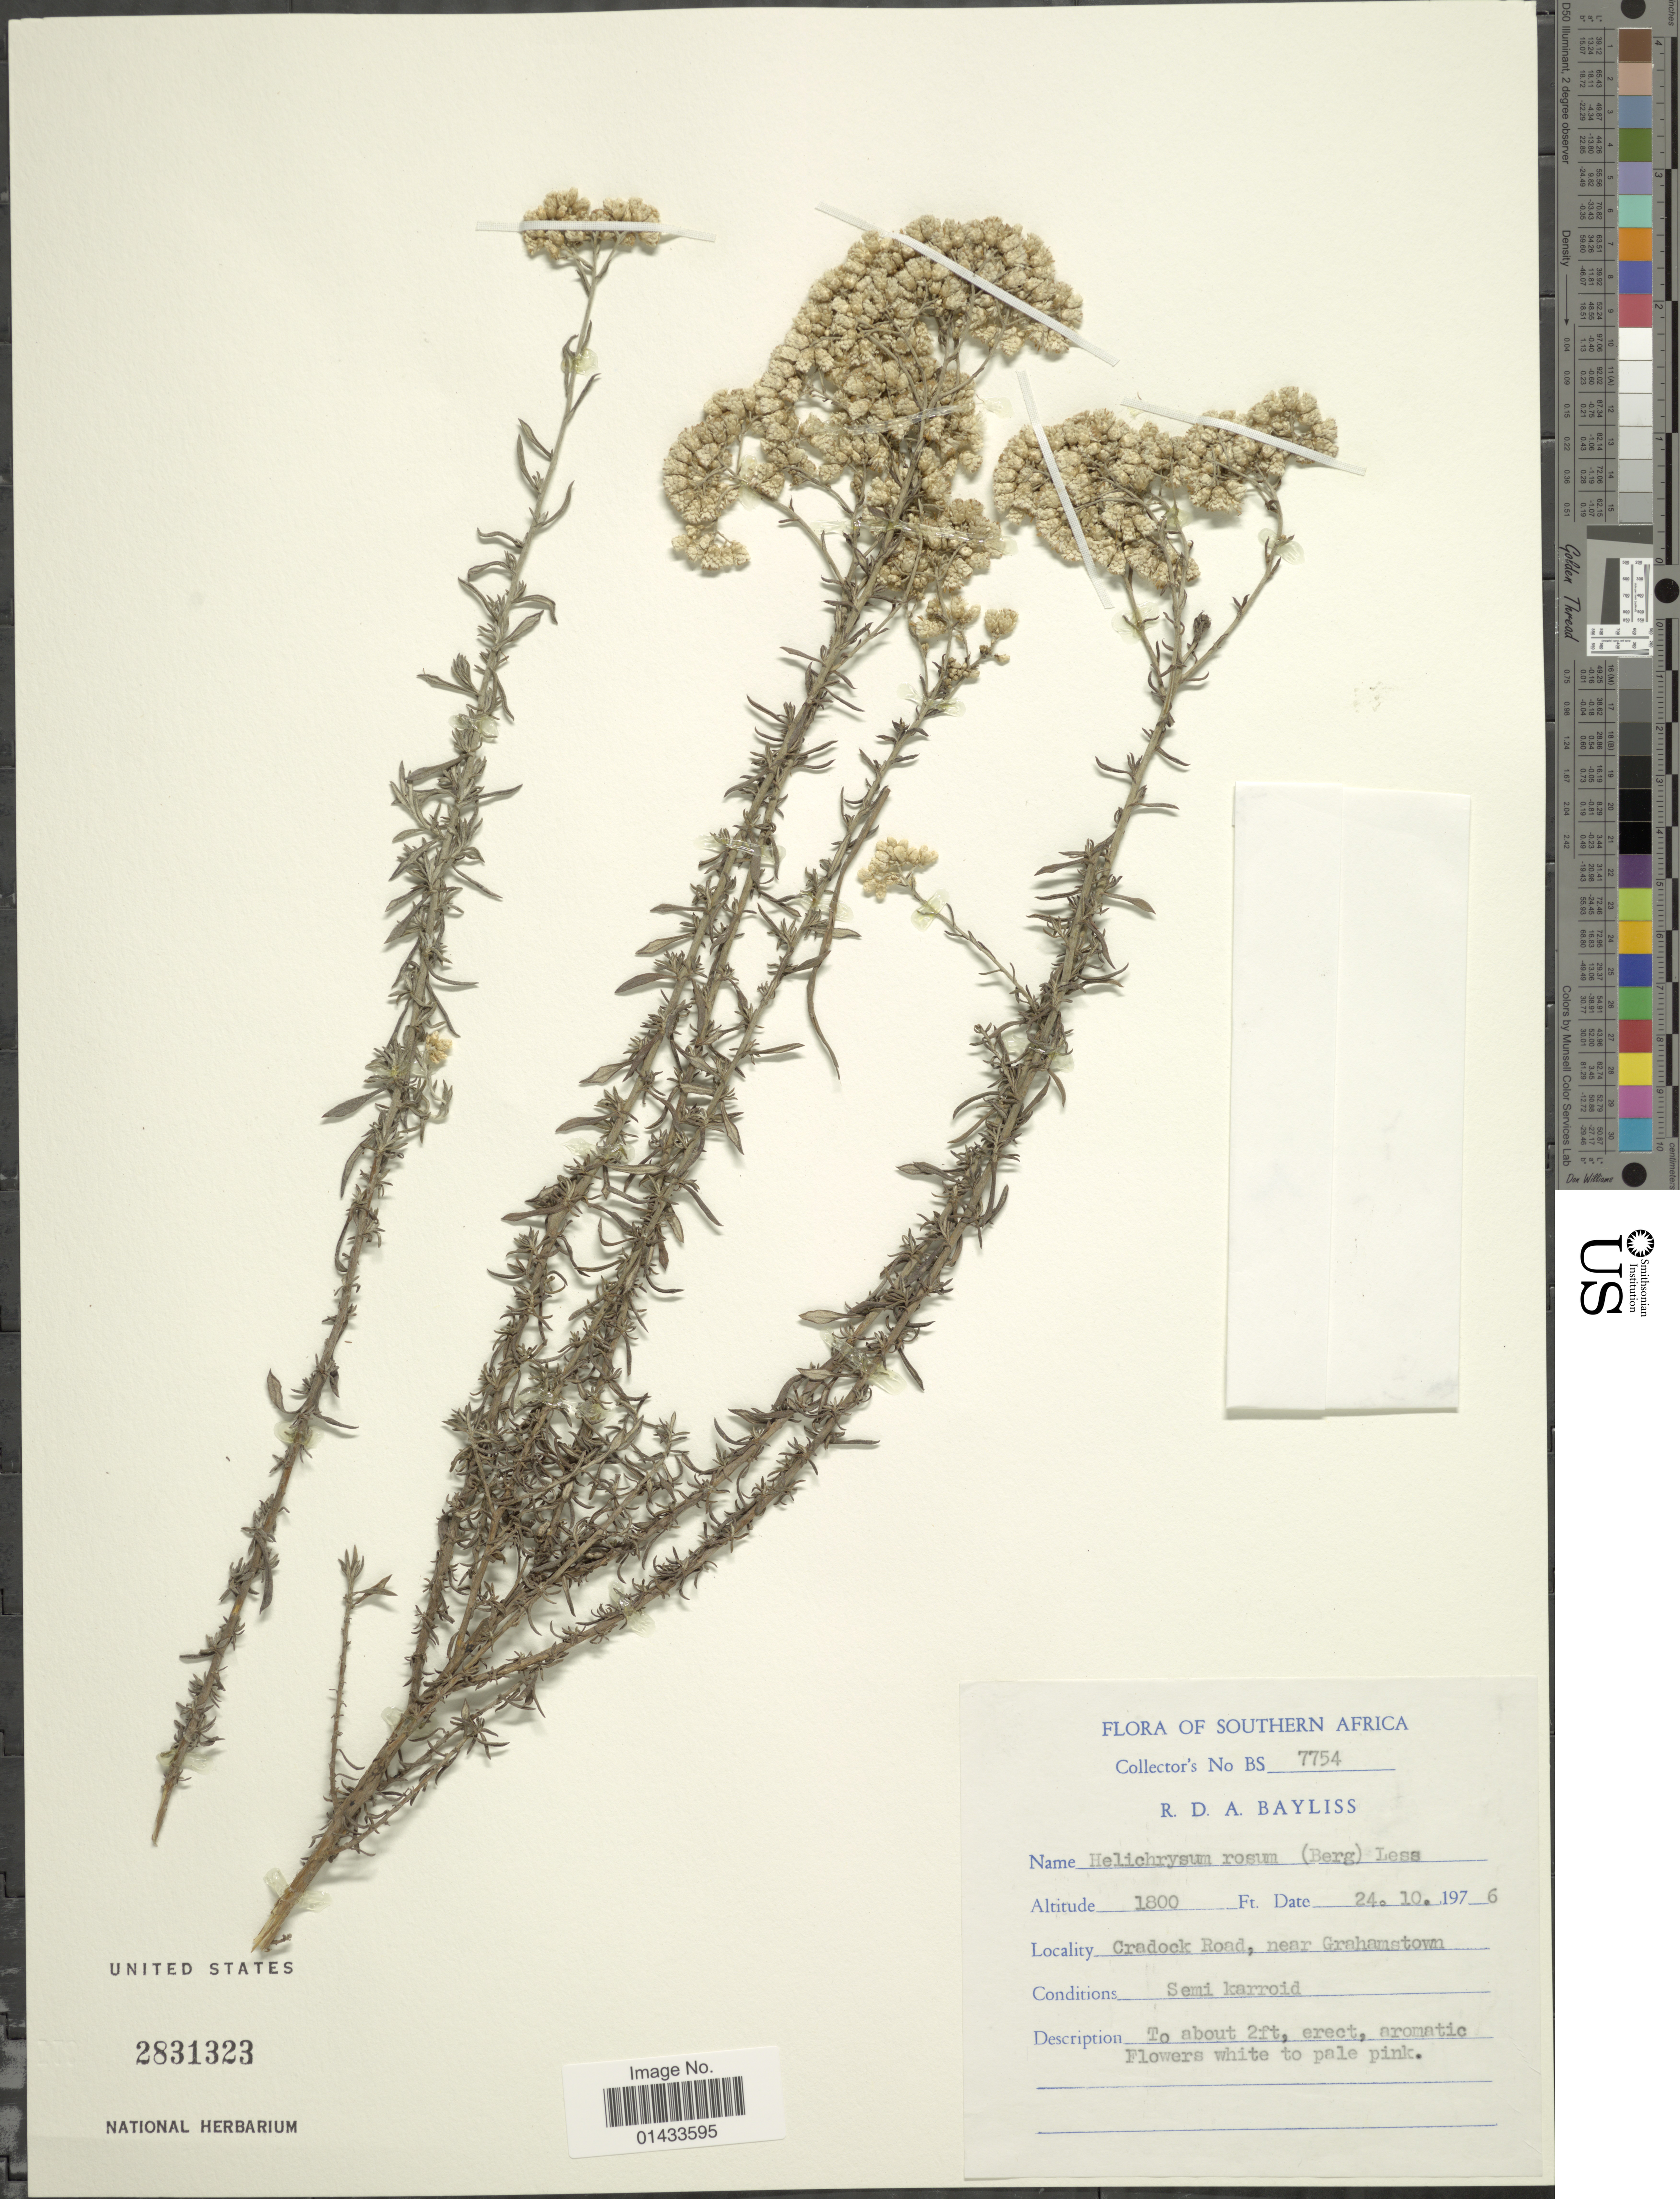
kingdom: Plantae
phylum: Tracheophyta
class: Magnoliopsida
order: Asterales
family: Asteraceae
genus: Helichrysum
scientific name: Helichrysum rosum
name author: Less.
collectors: R. Bayliss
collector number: BS 7754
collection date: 1976-10-24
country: South Africa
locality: Southern Africa, Cradock Road, near Grahamstown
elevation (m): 549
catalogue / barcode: US 2831323